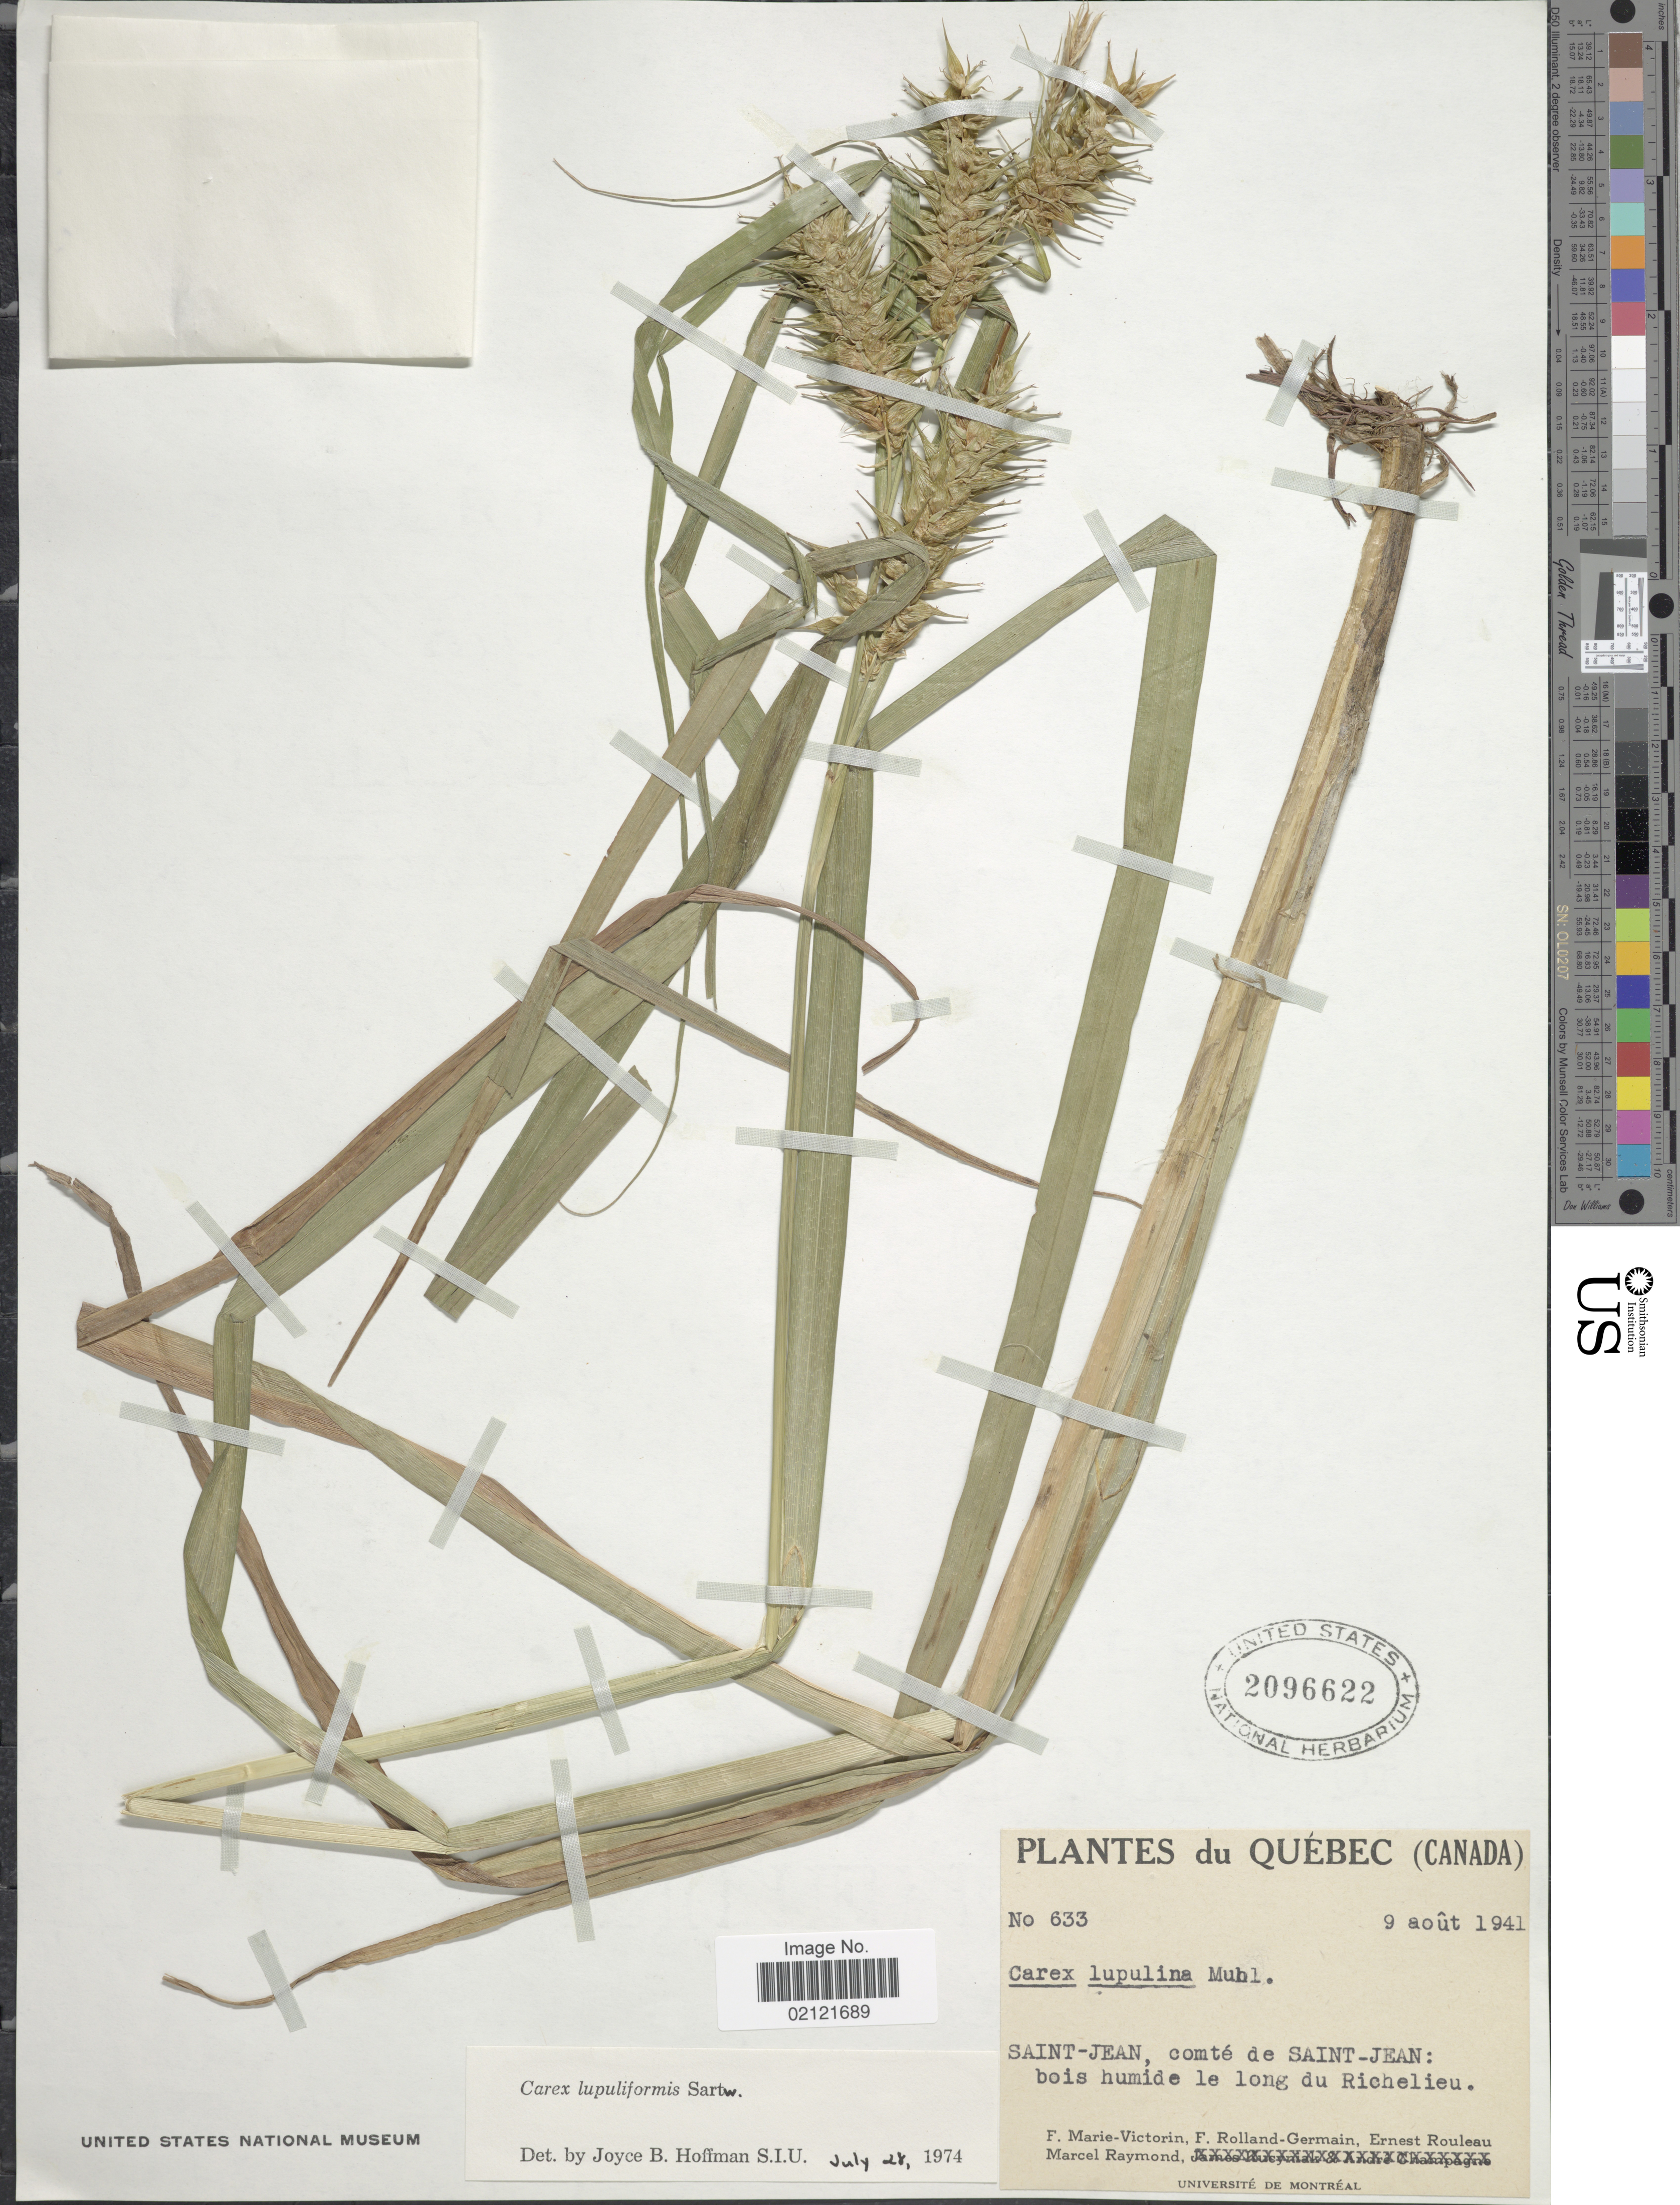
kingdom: Plantae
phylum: Tracheophyta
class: Liliopsida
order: Poales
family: Cyperaceae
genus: Carex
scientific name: Carex lupuliformis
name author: Sartwell ex Dewey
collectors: F. Marie-Victorin, Rolland-Germain, E. Rouleau & M. Raymond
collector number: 633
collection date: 1941-08-09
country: Canada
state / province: Quebec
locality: Saint-Jean, comte de Saint-Jean: bois humide le long du Richelieu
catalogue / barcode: US 2096622